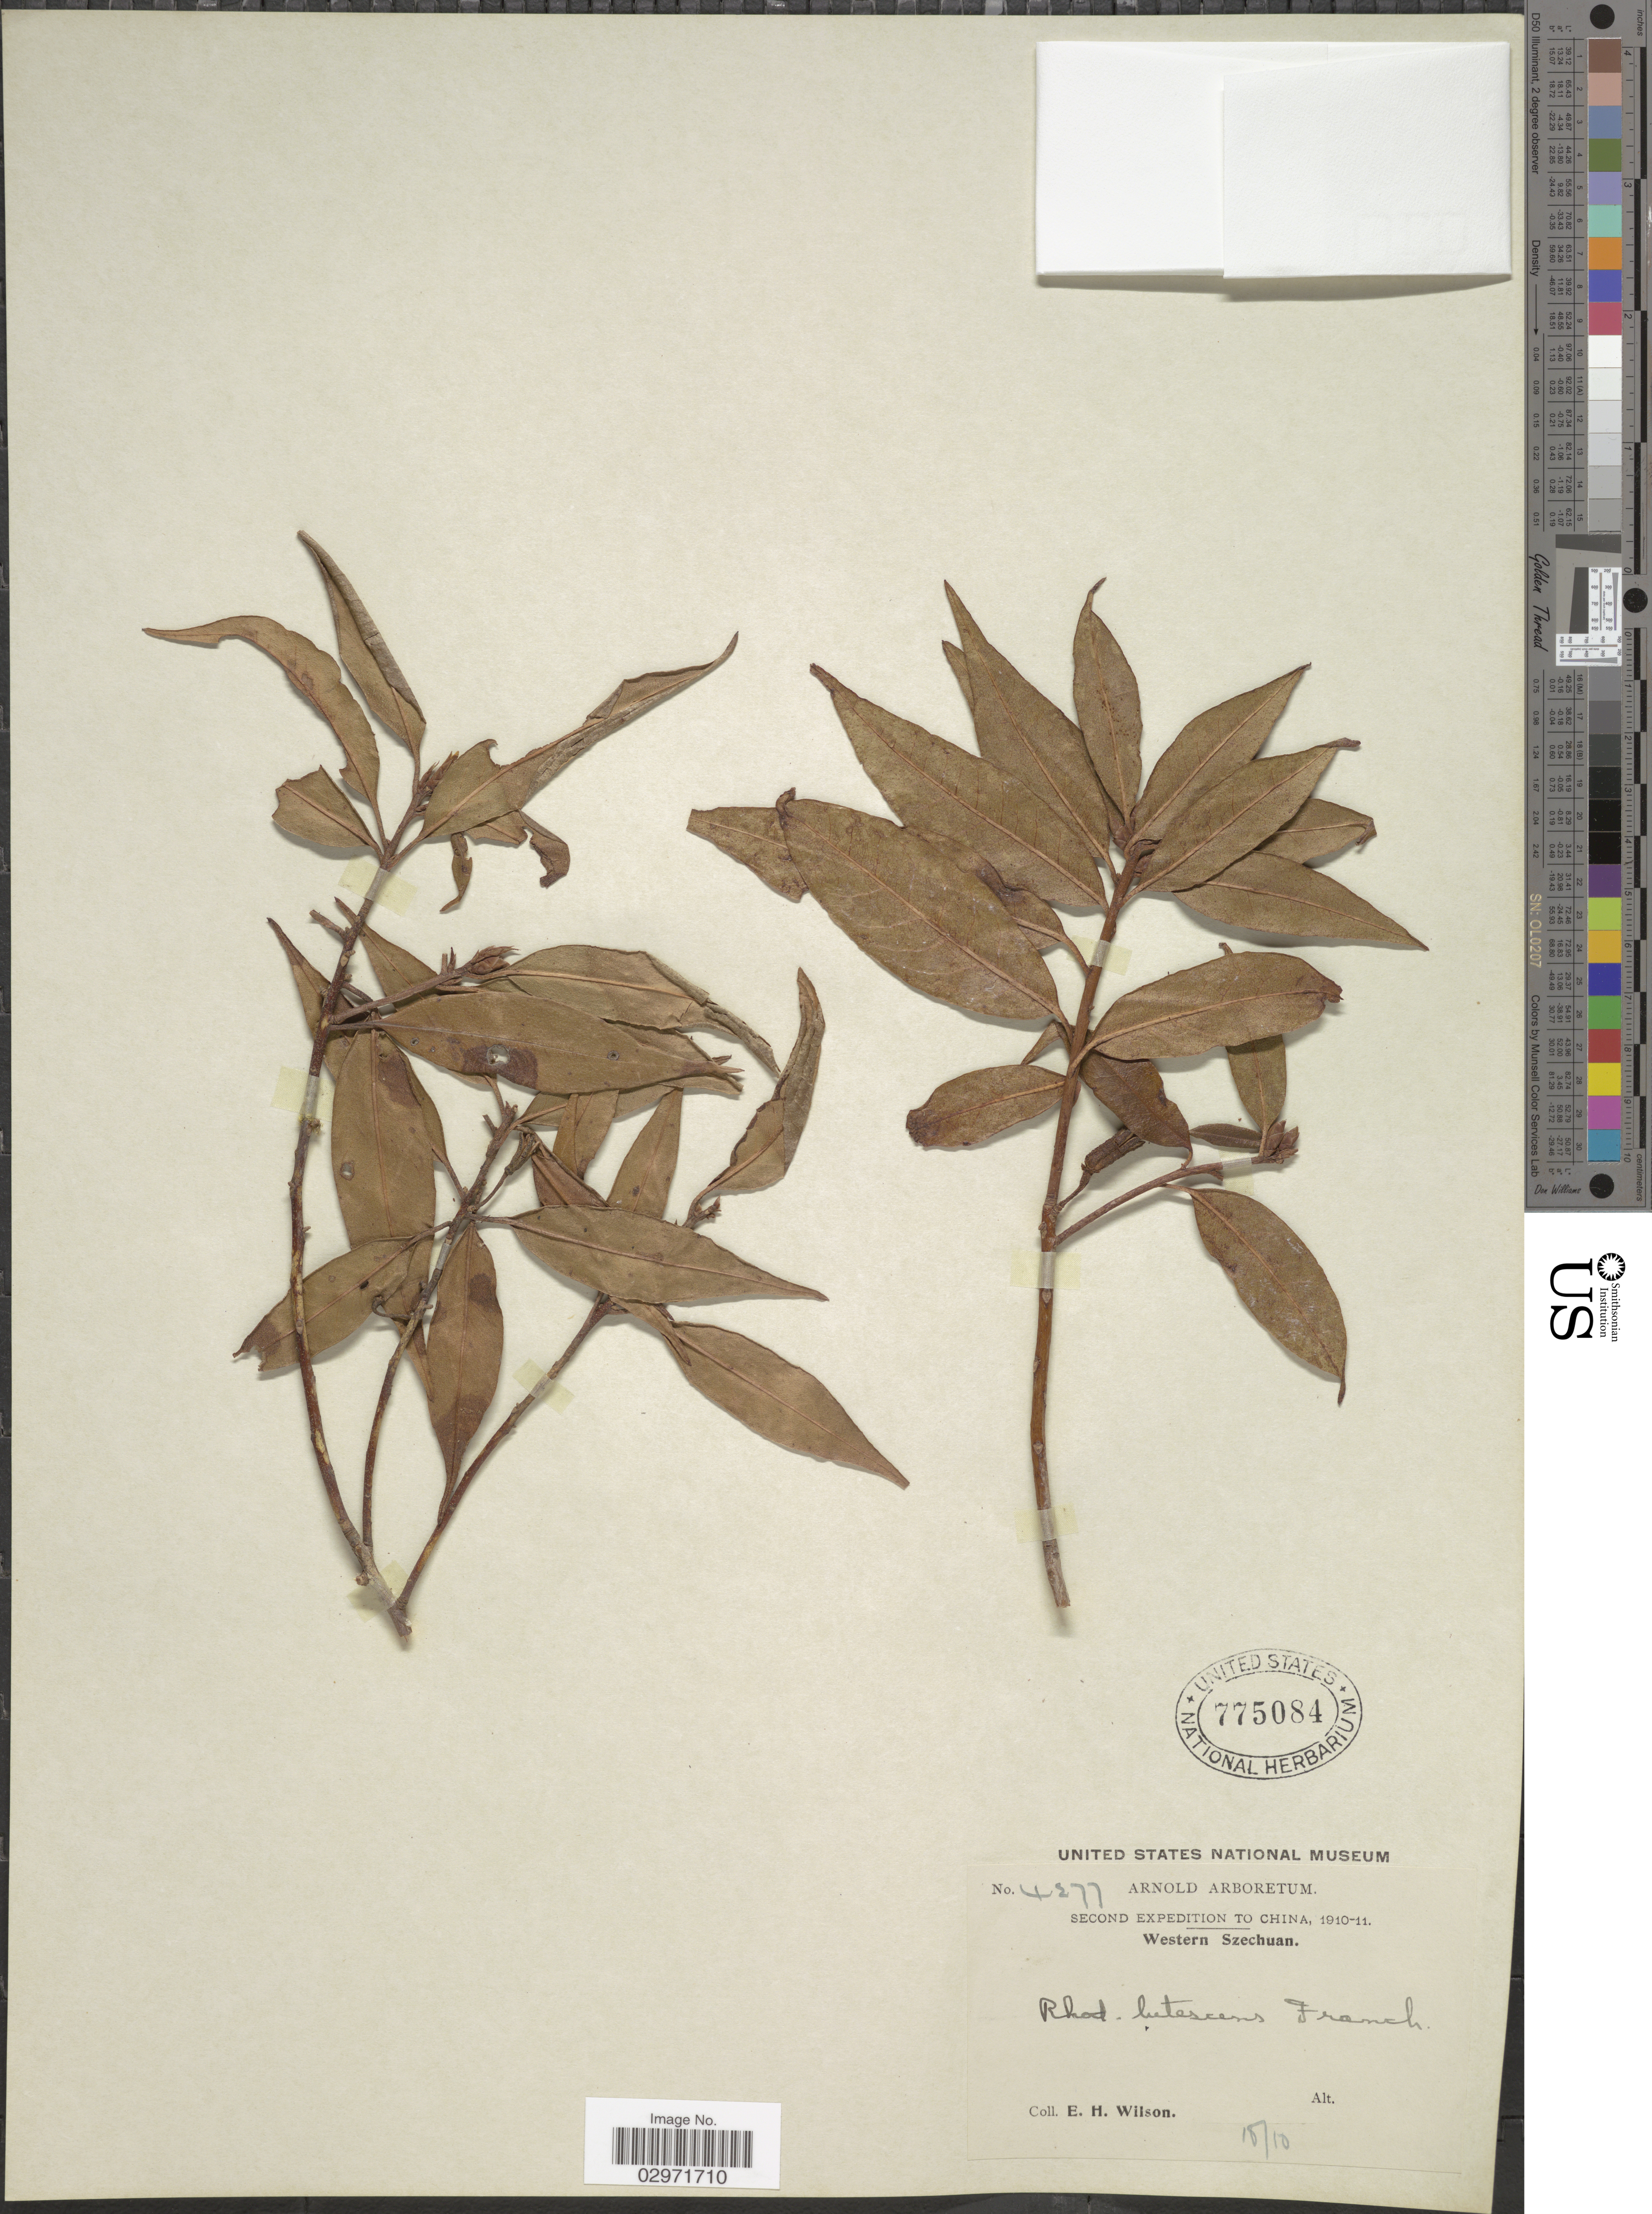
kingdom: Plantae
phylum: Tracheophyta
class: Magnoliopsida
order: Ericales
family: Ericaceae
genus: Rhododendron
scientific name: Rhododendron lutescens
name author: Franch.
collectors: E. Wilson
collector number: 4277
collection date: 1910-10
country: China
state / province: Sichuan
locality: Western Szechuan.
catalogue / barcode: US 775084